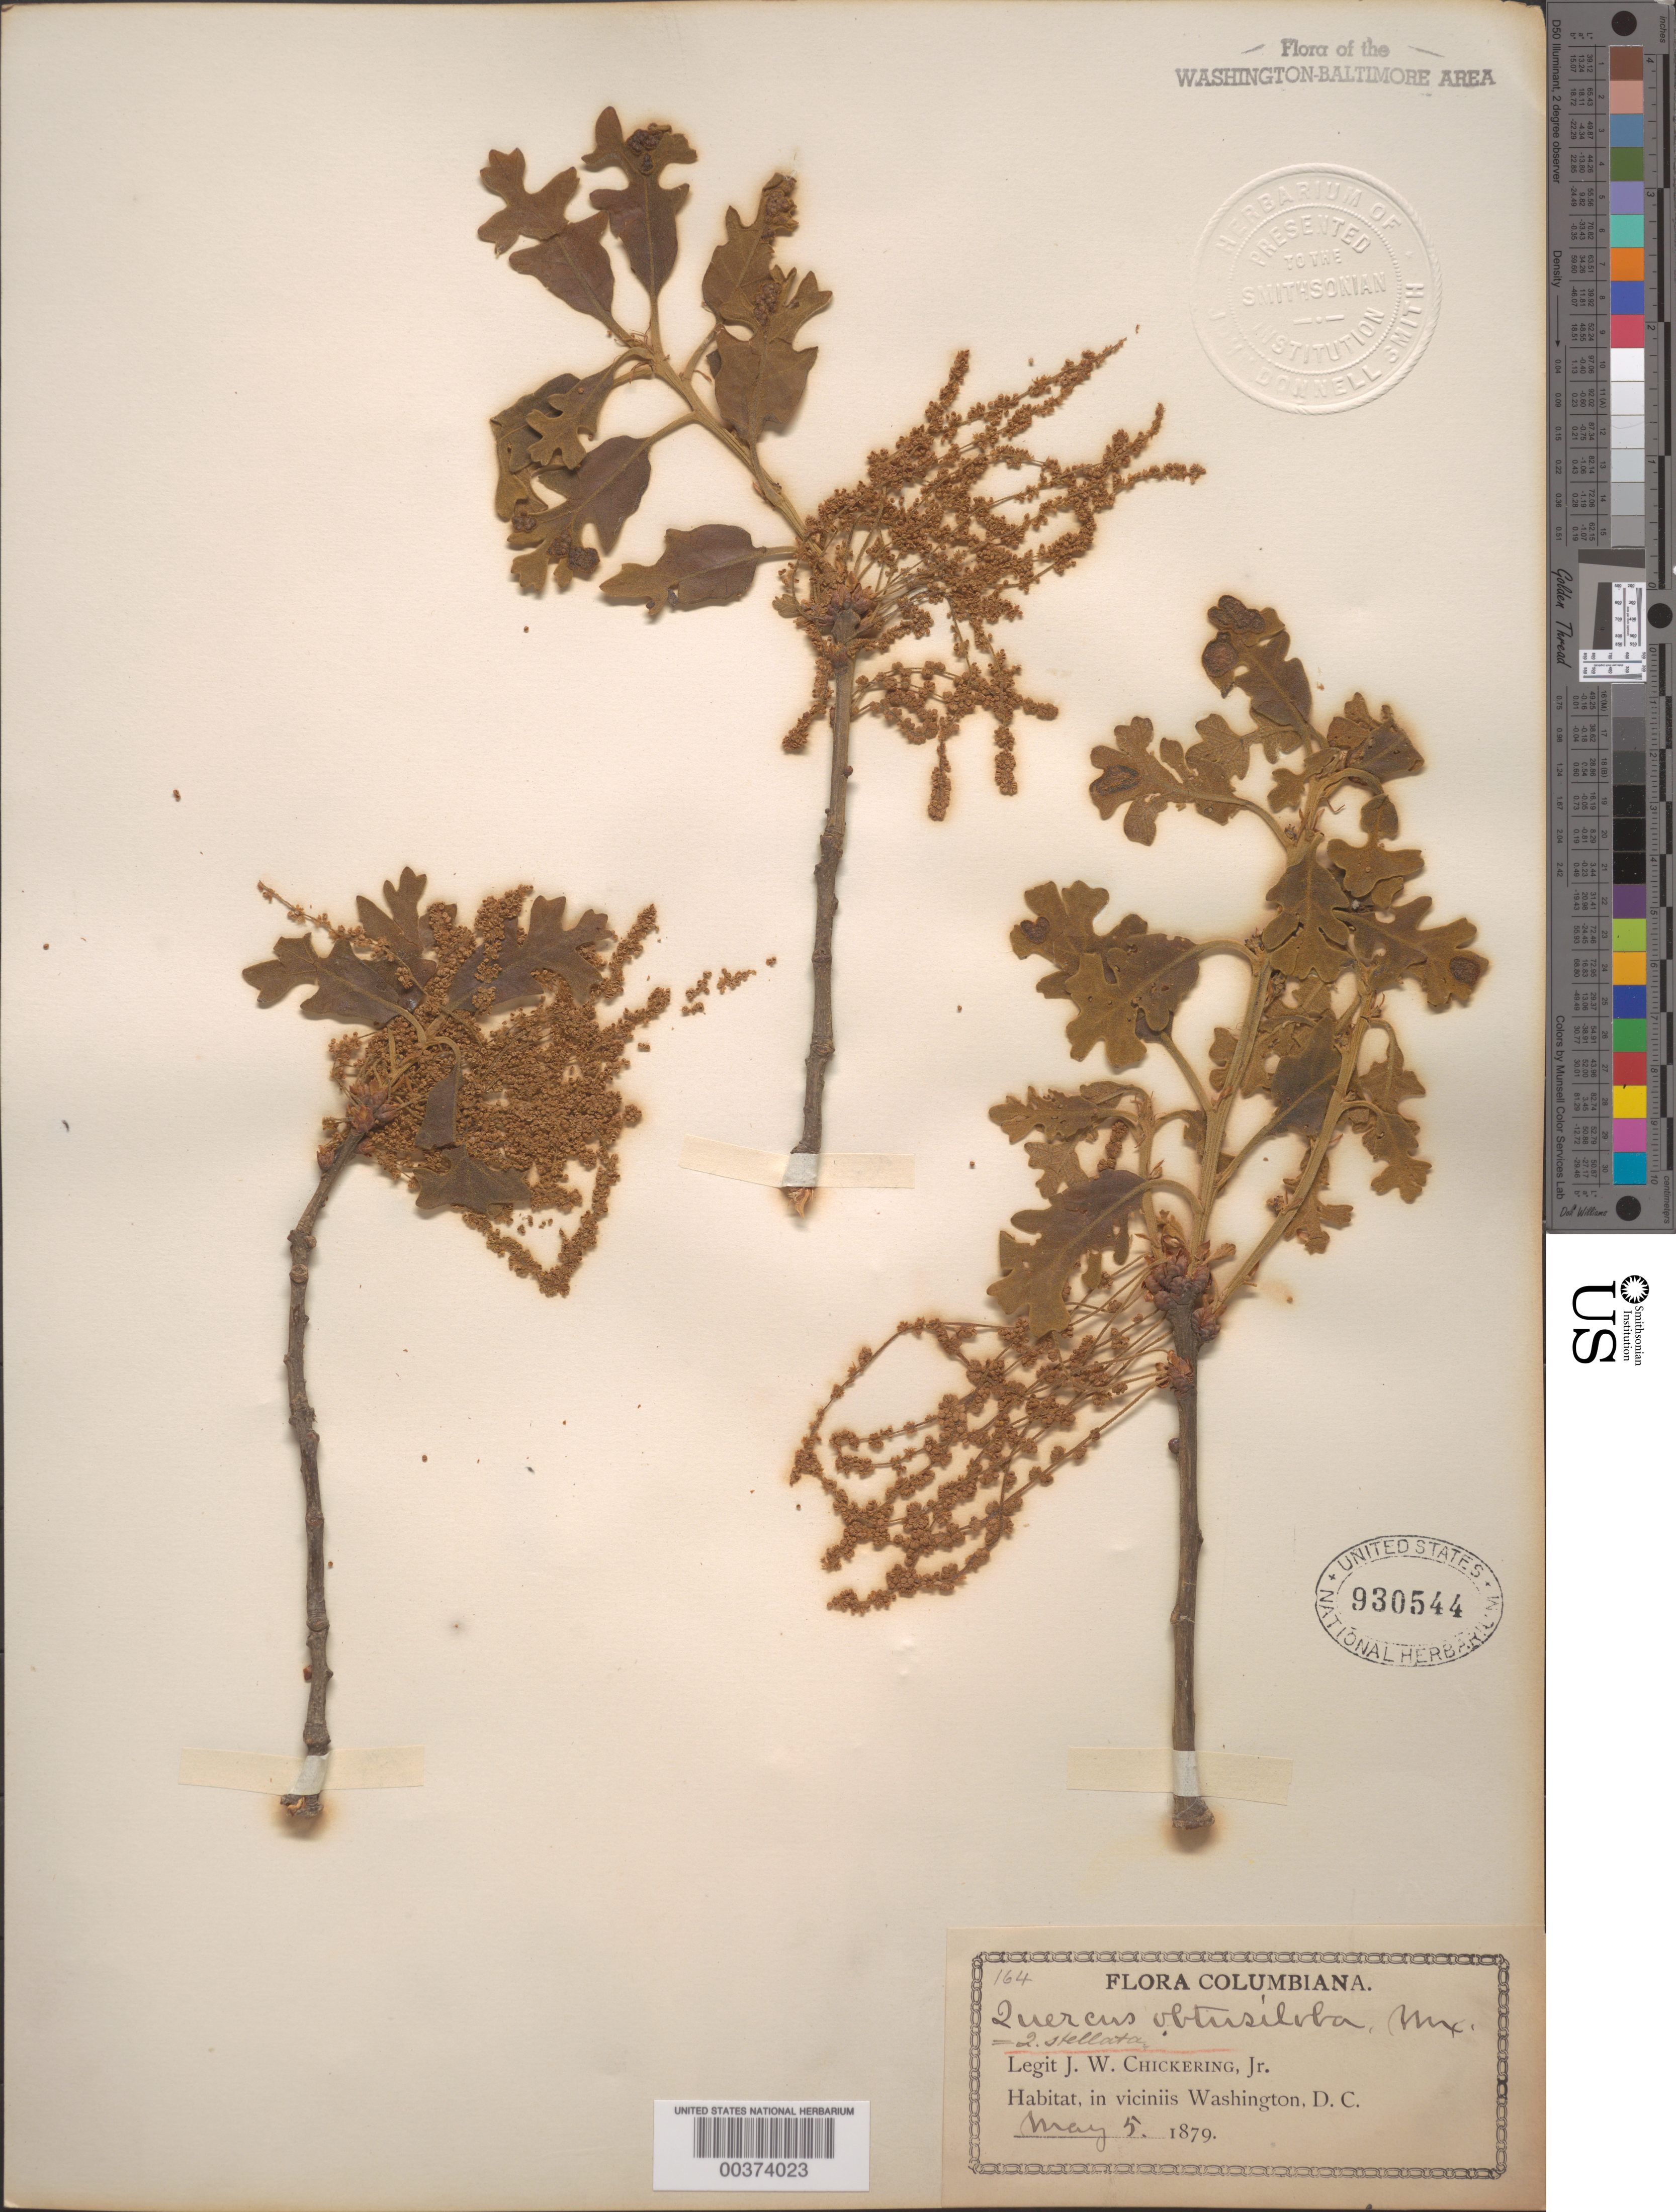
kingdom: Plantae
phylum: Tracheophyta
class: Magnoliopsida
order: Fagales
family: Fagaceae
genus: Quercus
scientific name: Quercus sp.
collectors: J. W. Chickering Jr.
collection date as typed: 05 May 1879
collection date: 1879-05-05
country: United States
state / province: District of Columbia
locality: DC vicinity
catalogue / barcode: US 930544